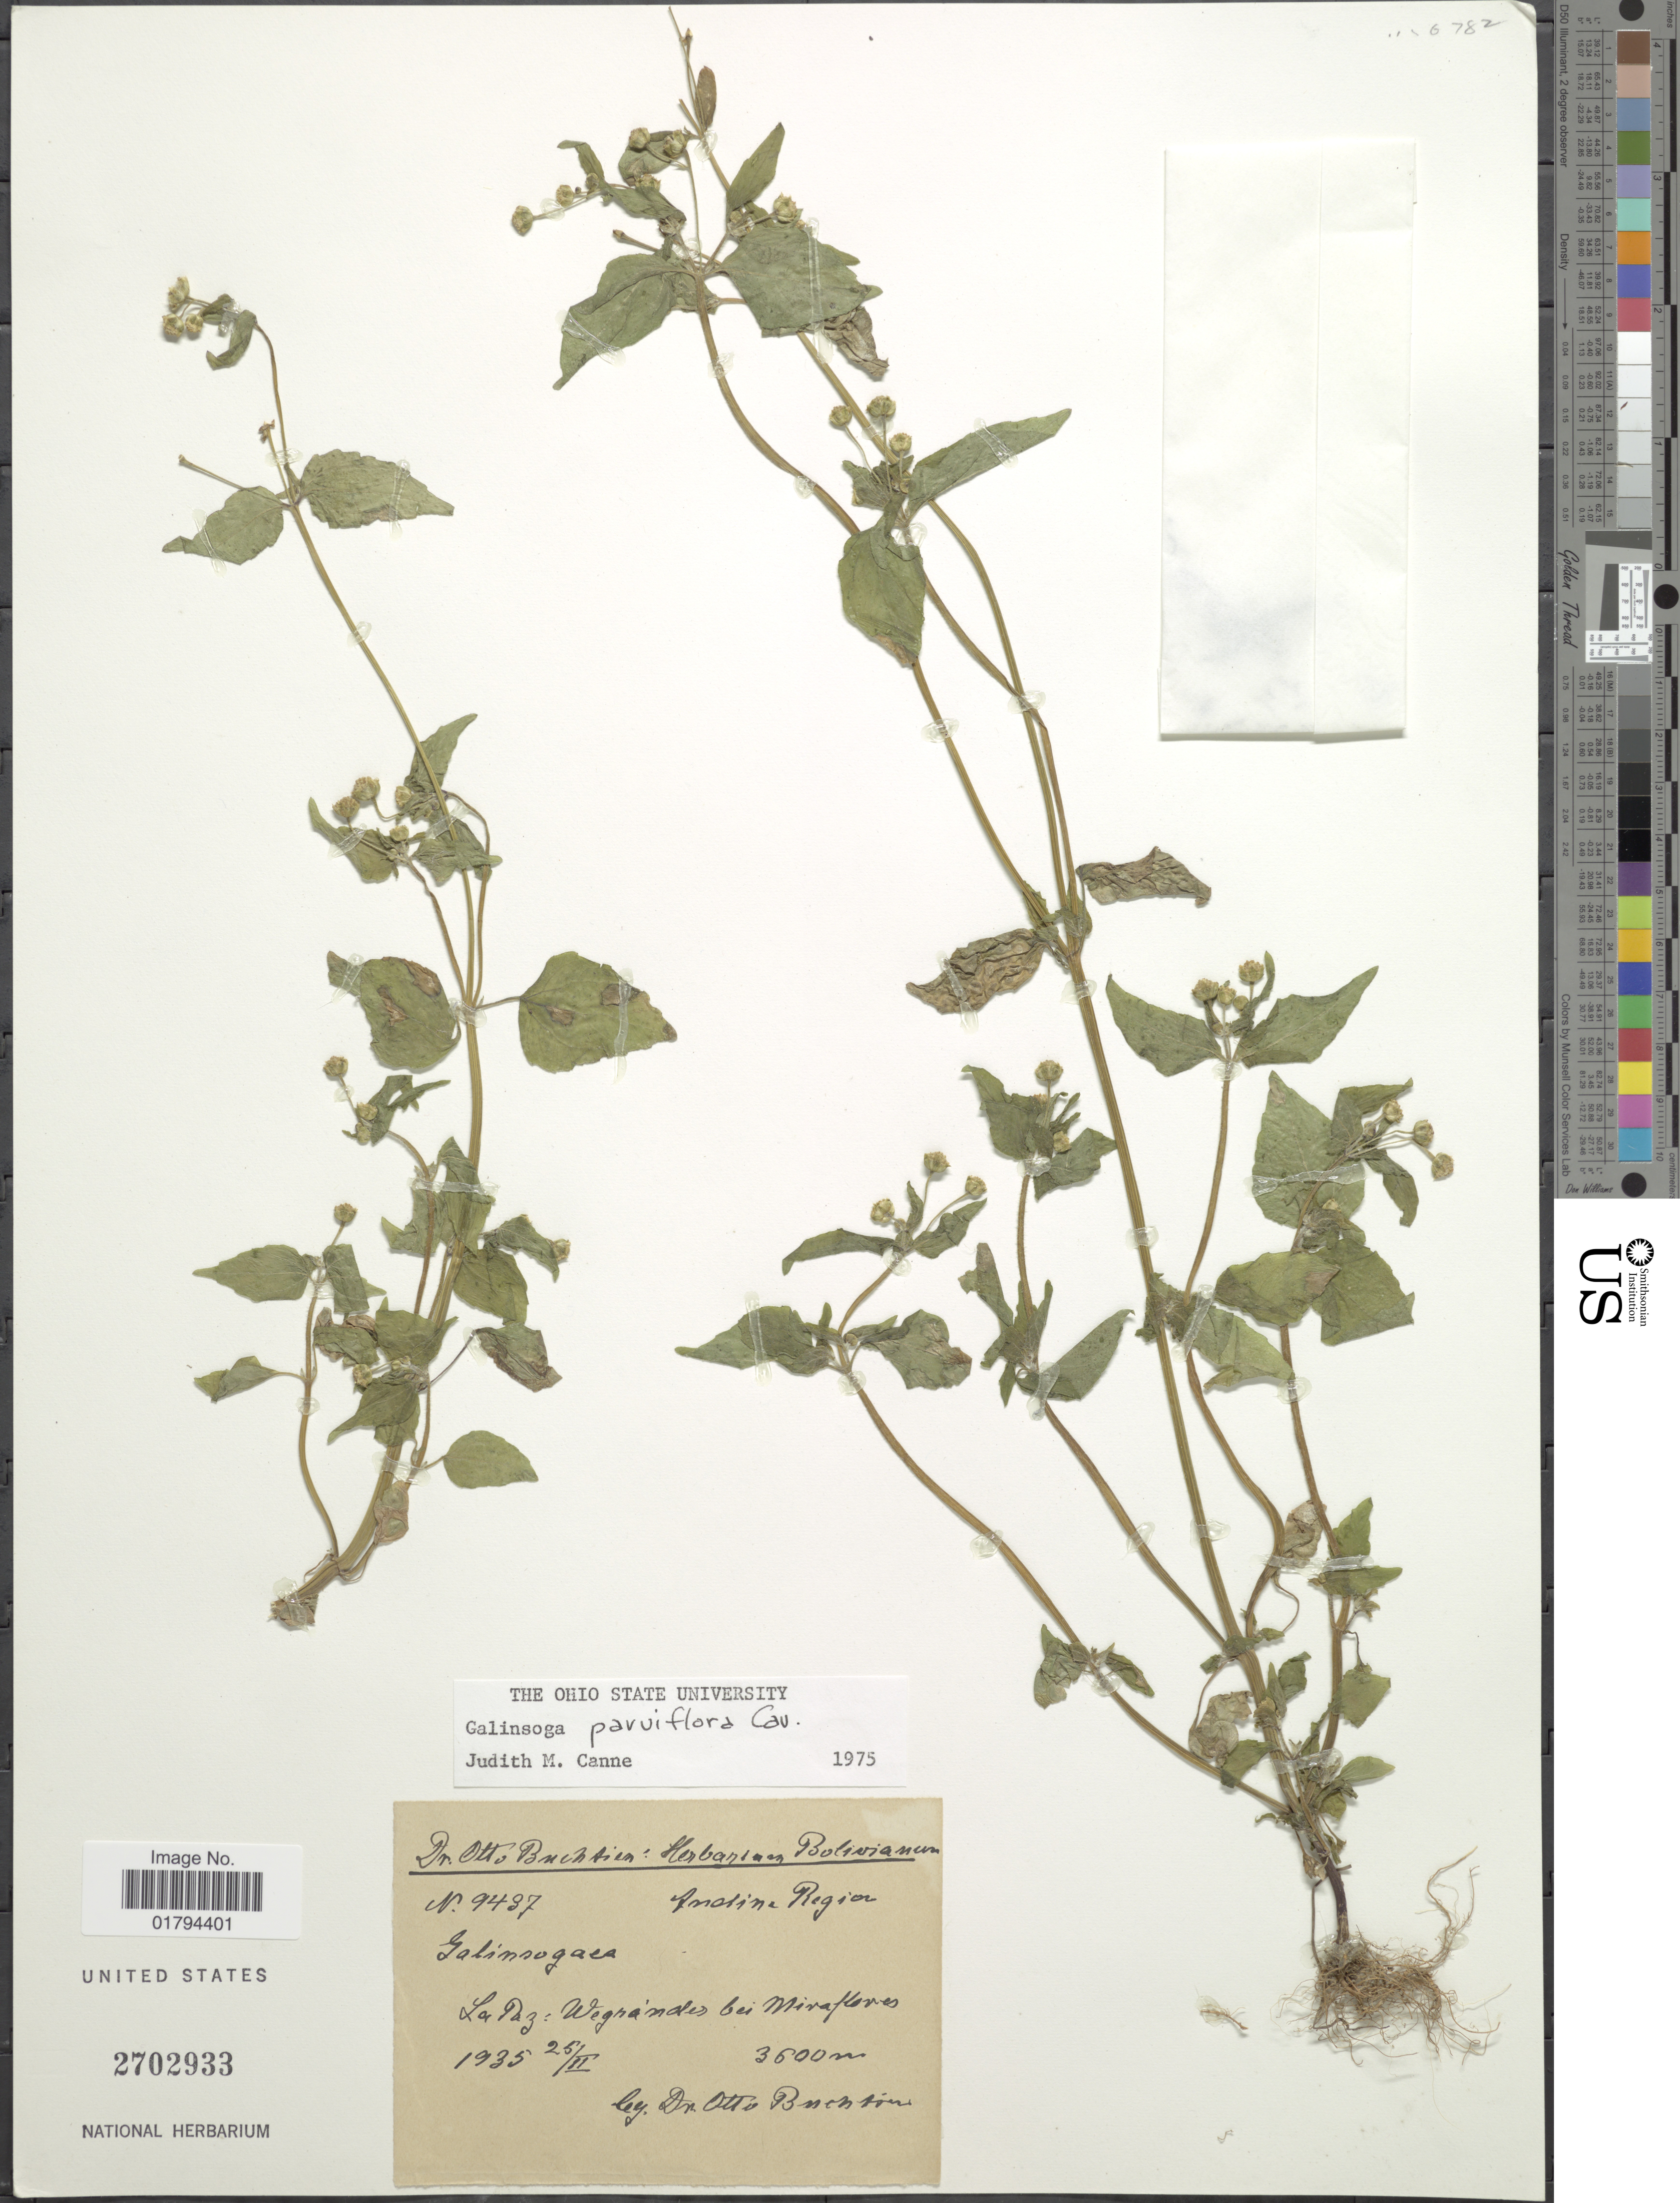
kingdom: Plantae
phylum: Tracheophyta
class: Magnoliopsida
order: Asterales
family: Asteraceae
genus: Galinsoga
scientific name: Galinsoga parviflora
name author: Cav.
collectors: O. Buchtien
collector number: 9437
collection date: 1935-02-25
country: Bolivia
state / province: La Paz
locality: Andine region, Wegrandes bei Miraflores.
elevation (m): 3600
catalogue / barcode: US 2702933